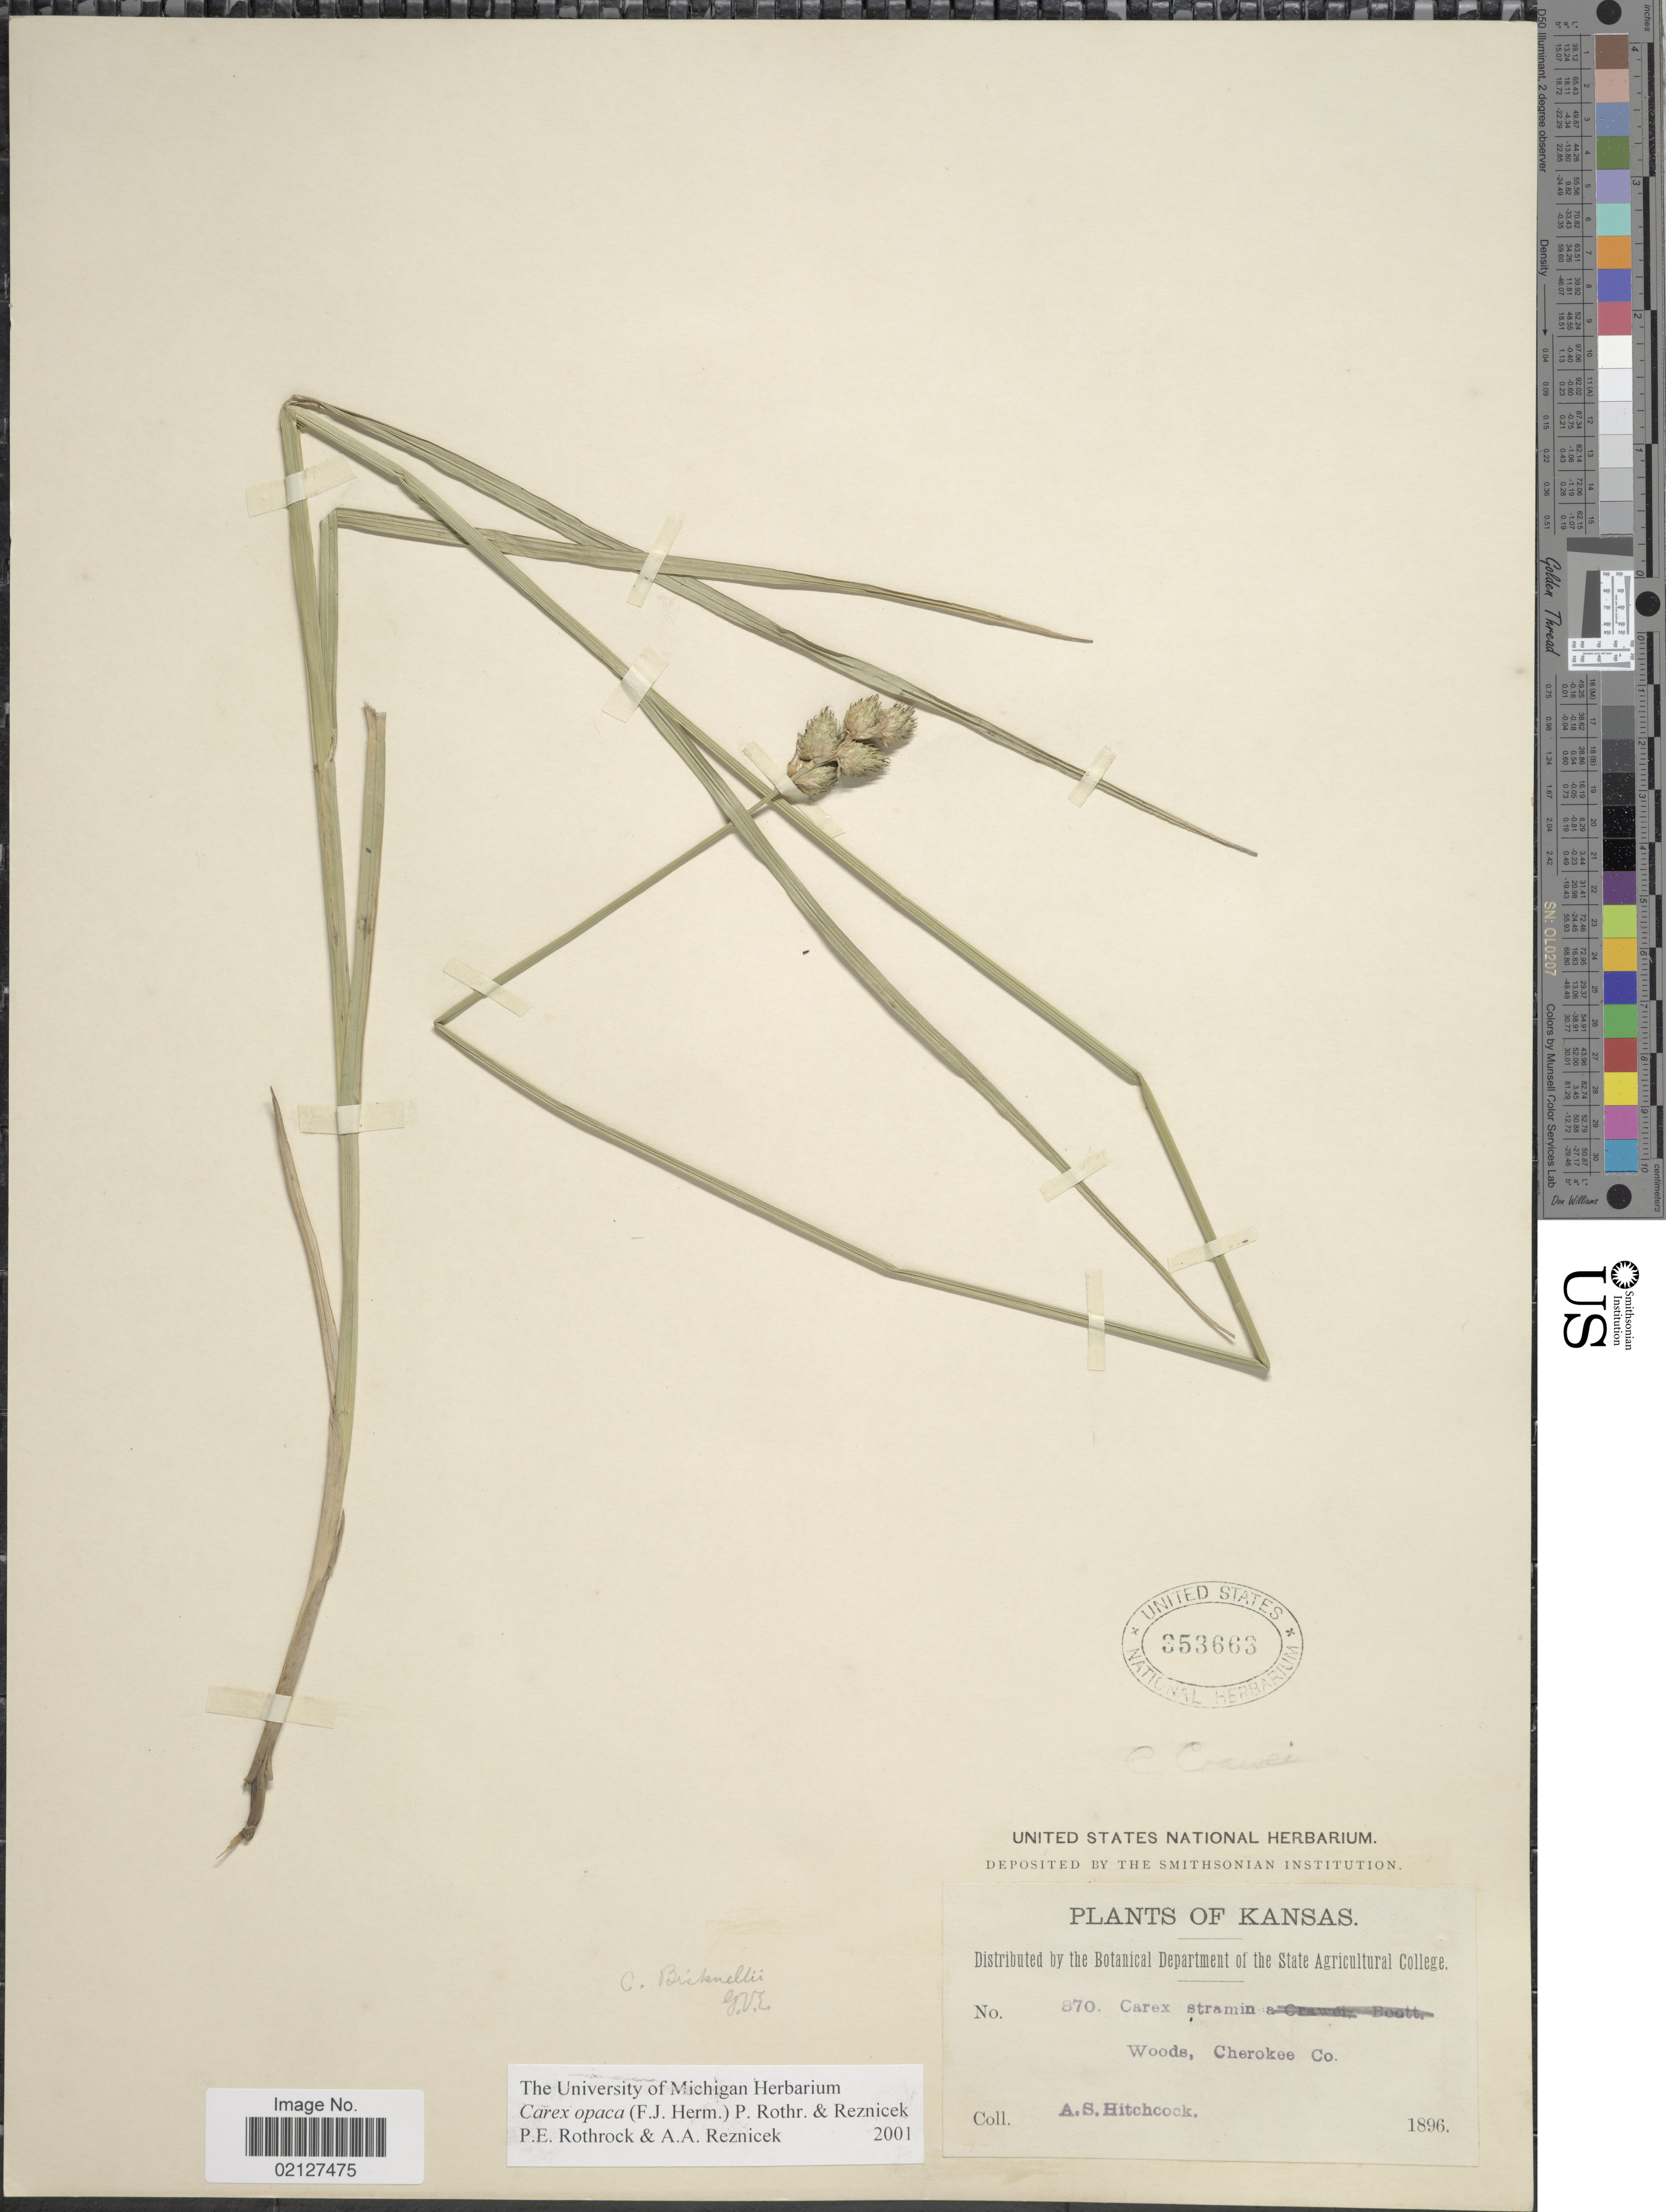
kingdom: Plantae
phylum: Tracheophyta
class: Liliopsida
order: Poales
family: Cyperaceae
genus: Carex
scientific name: Carex opaca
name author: (F.J. Herm.) P. Rothr. & Reznicek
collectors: A. S. Hitchcock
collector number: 870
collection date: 1896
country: United States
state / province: Kansas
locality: Woods, Cherokee Co.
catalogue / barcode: US 353663